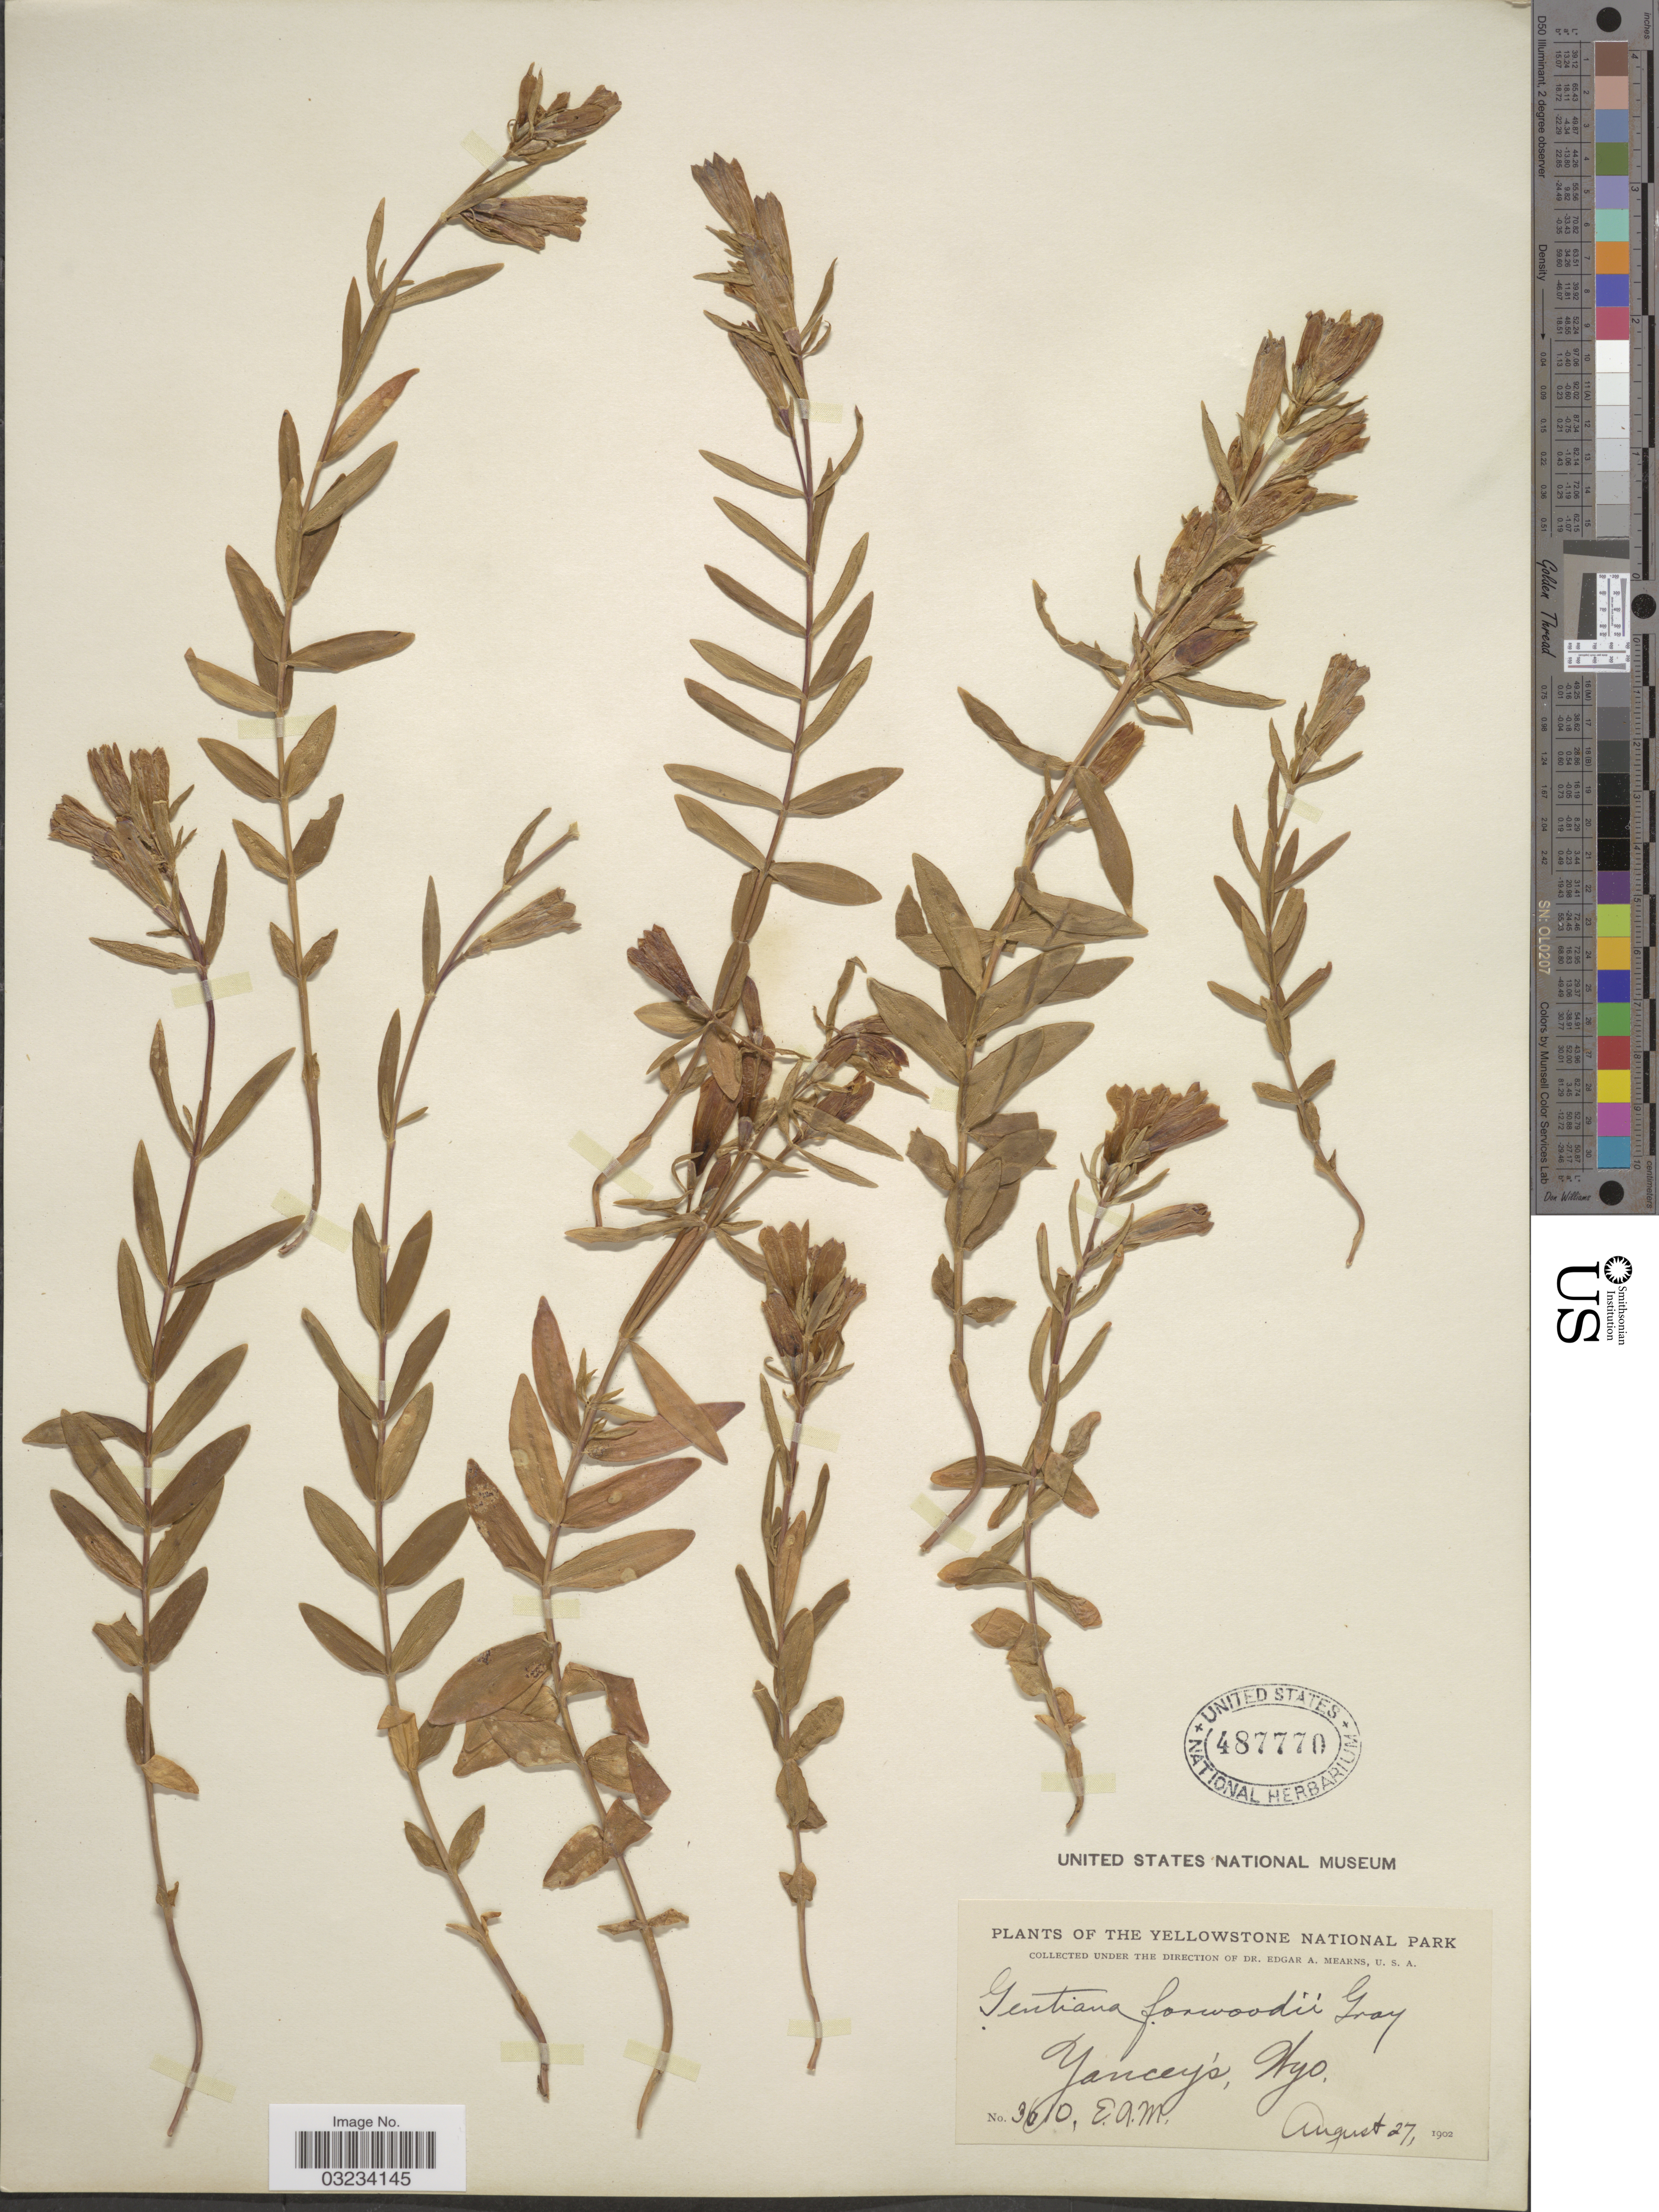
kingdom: Plantae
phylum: Tracheophyta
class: Magnoliopsida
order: Gentianales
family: Gentianaceae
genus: Gentiana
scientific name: Gentiana forwoodii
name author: A. Gray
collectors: E. A. Mearns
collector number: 3610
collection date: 1902-08-27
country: United States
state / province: Wyoming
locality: The Yellowstone National Park, Yancey's.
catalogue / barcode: US 487770